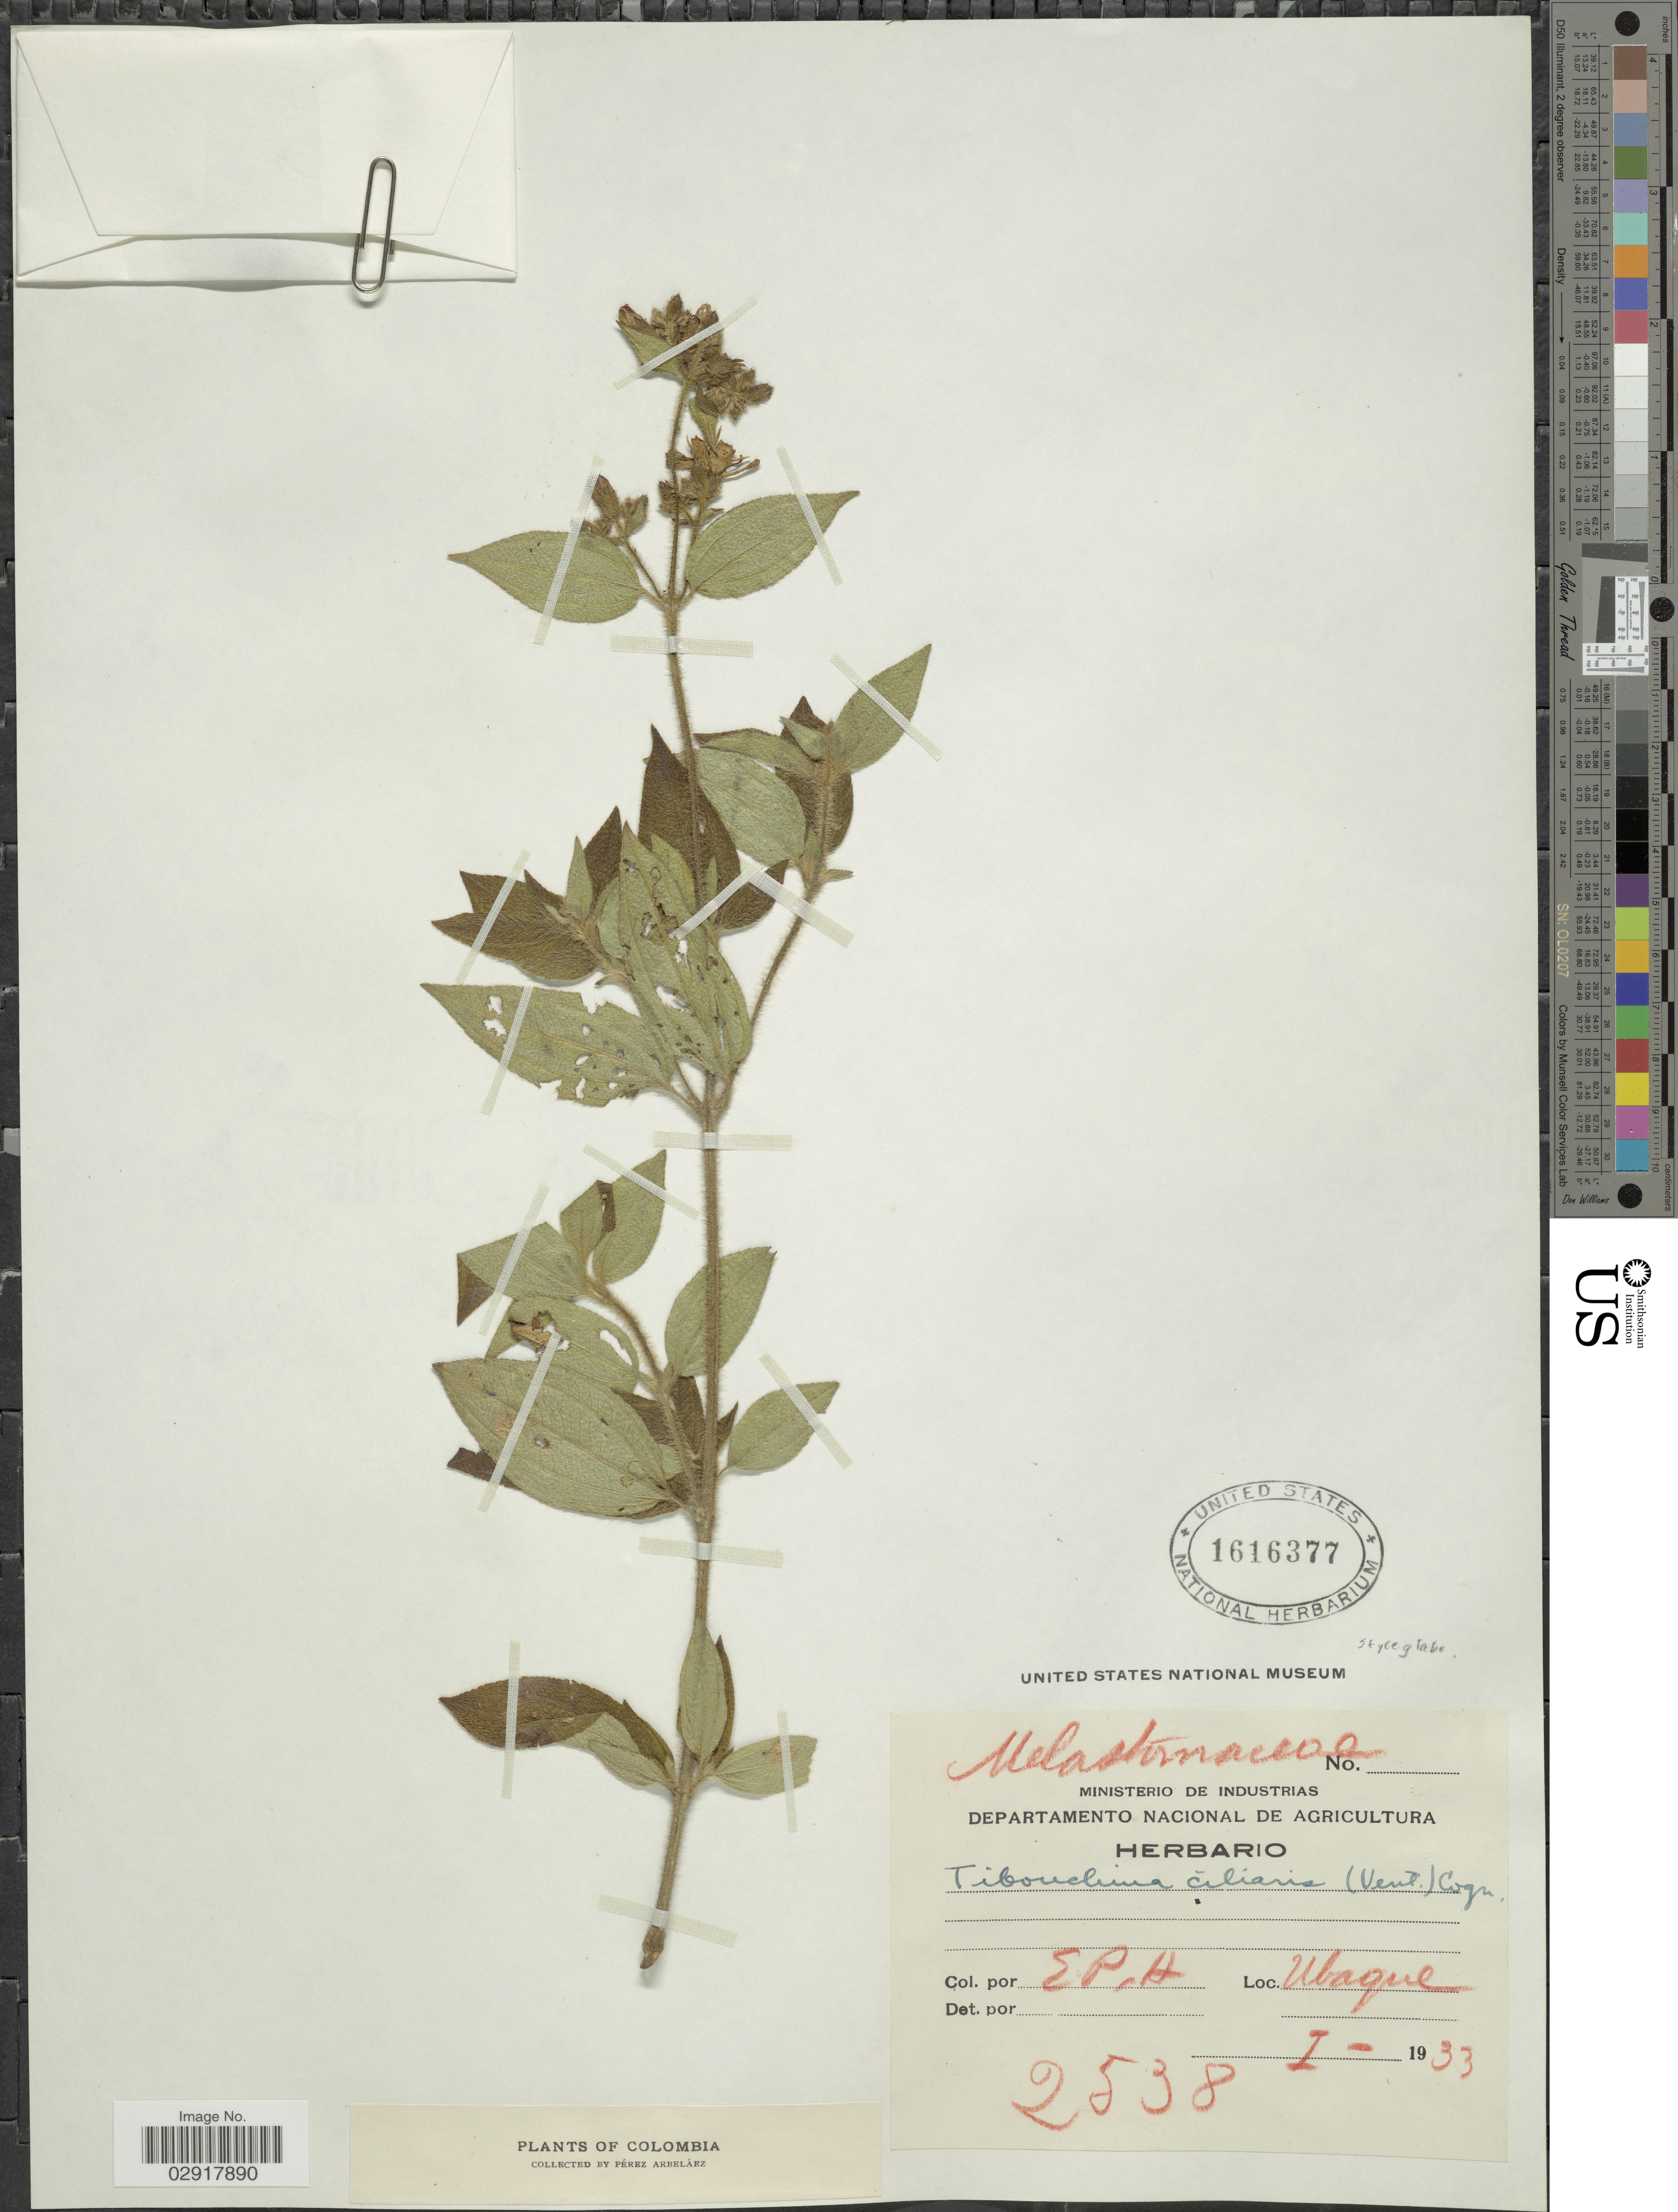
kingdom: Plantae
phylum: Tracheophyta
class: Magnoliopsida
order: Myrtales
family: Melastomataceae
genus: Chaetogastra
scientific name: Chaetogastra ciliaris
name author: (Vent.) DC.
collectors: E. Pérez Arbeláez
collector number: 2538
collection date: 1933-01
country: Colombia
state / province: Cundinamarca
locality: Ubaque.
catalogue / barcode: US 1616377